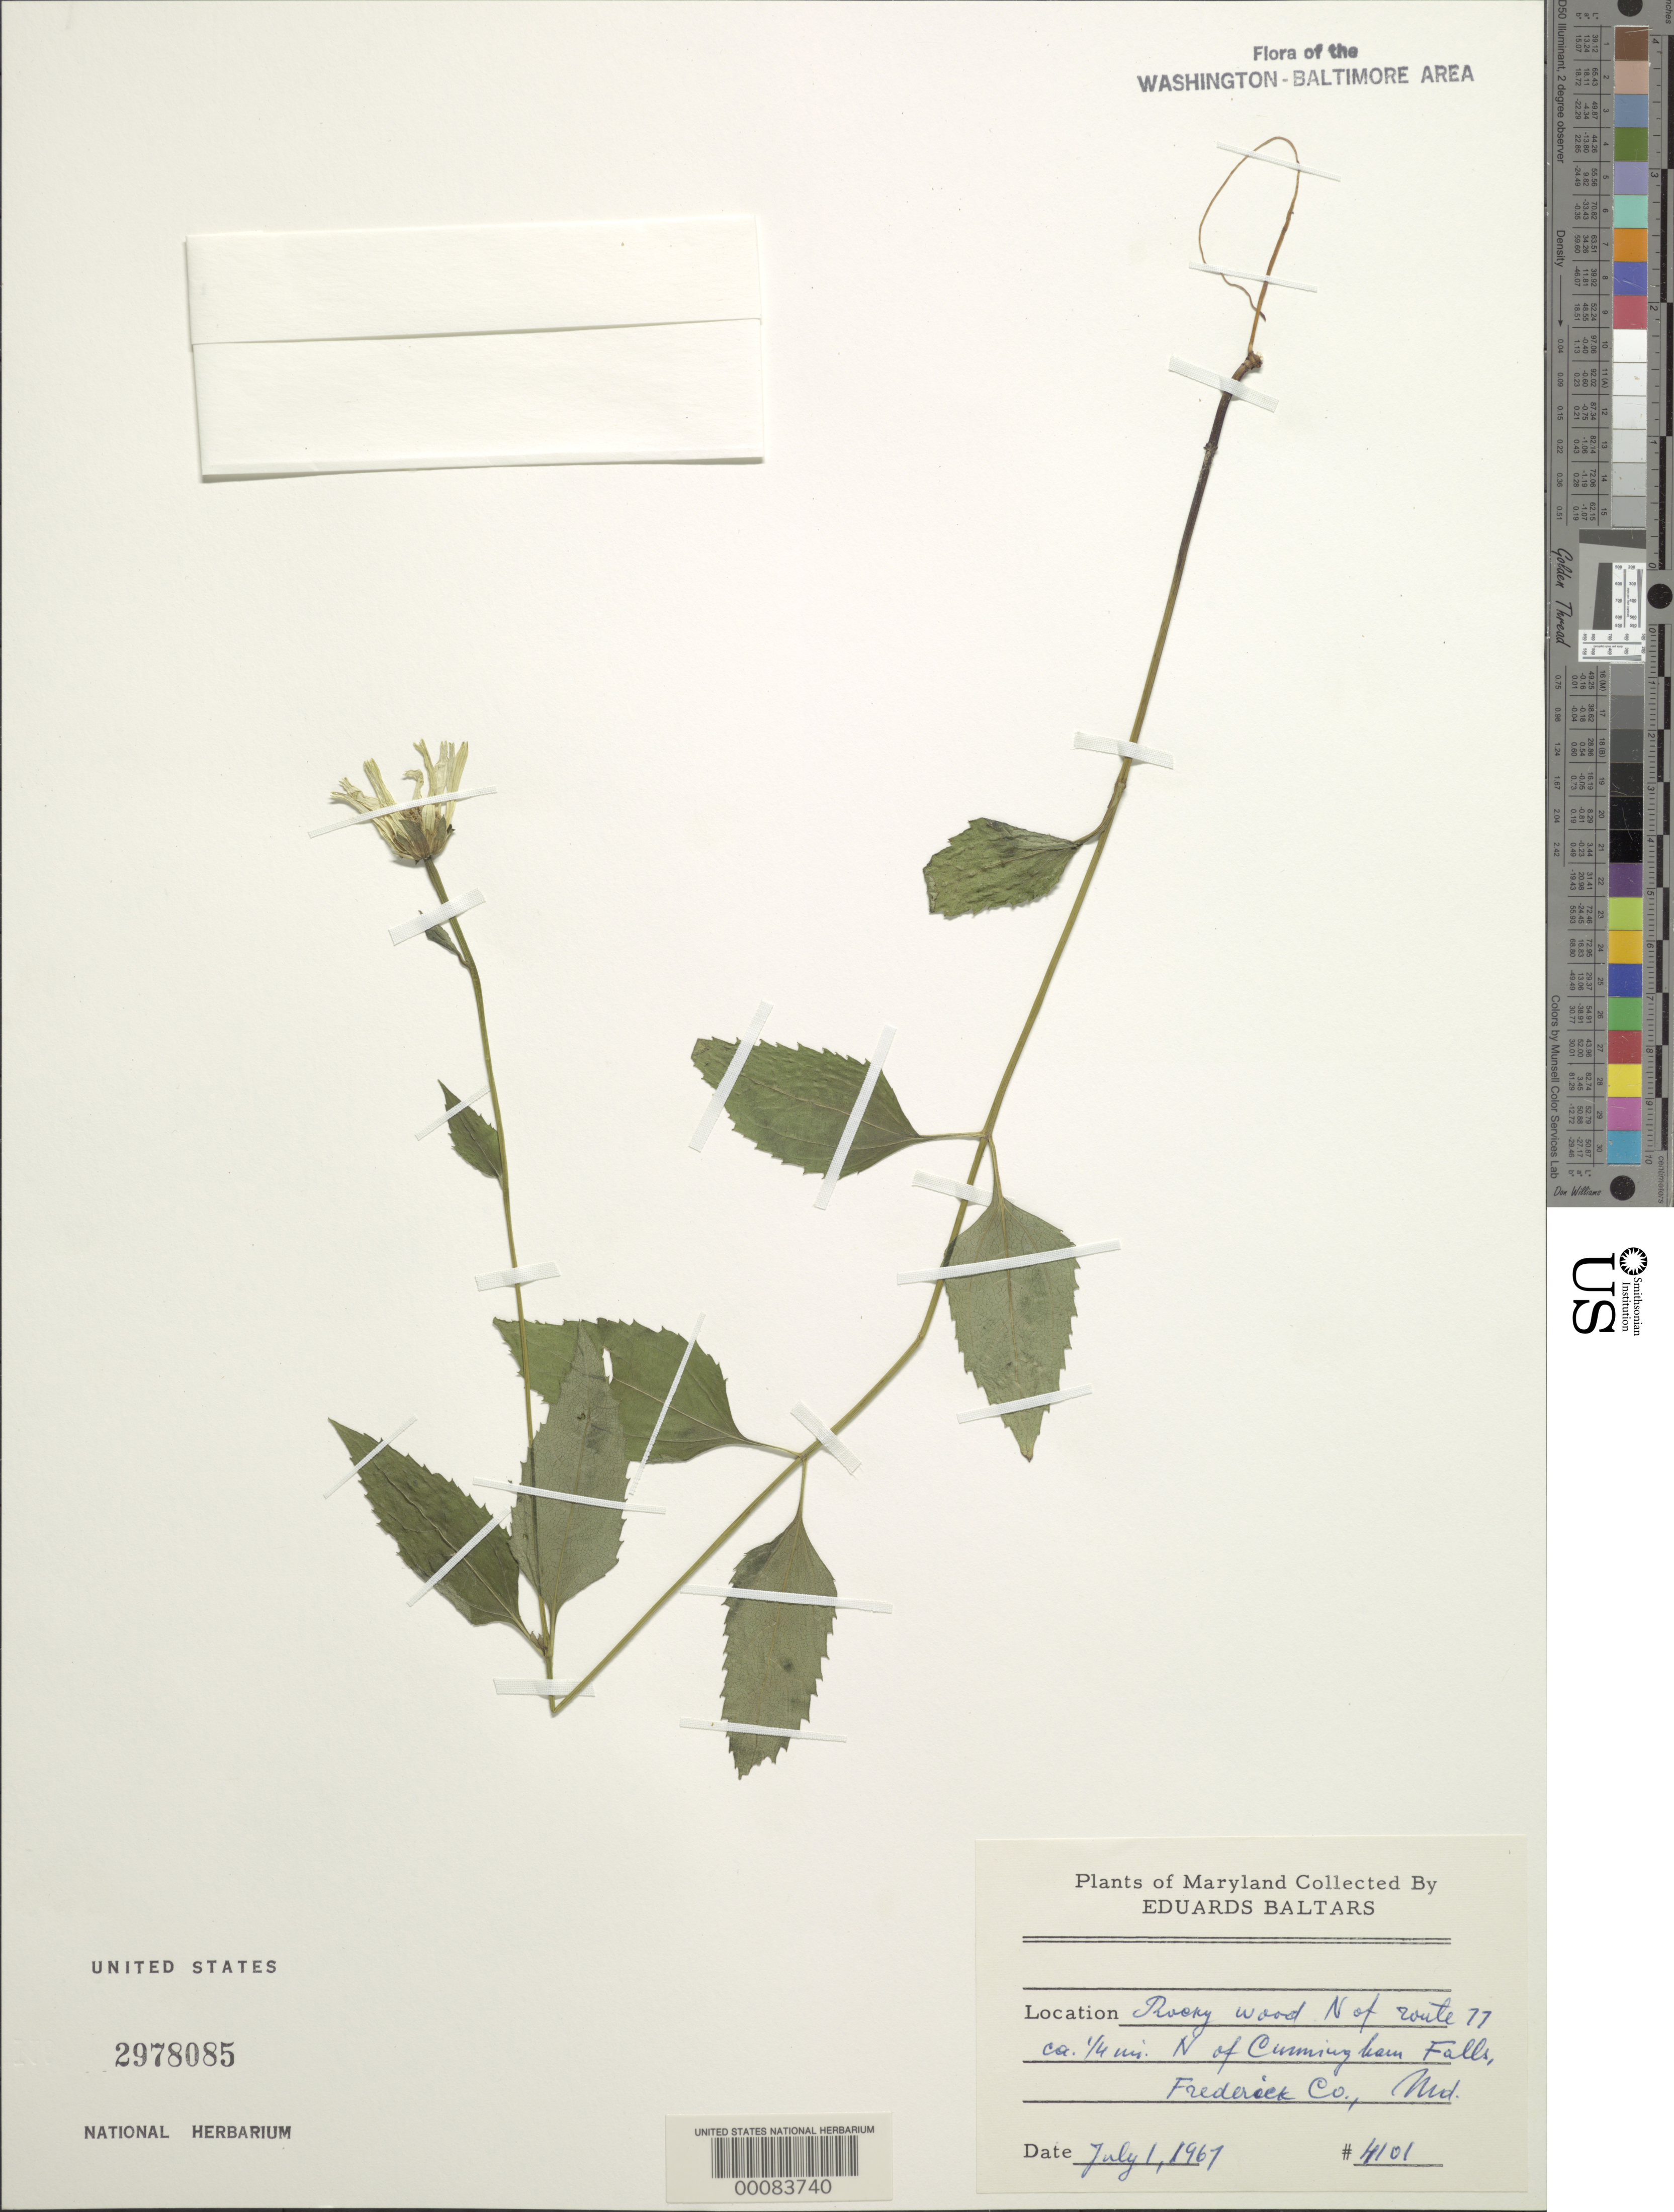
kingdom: Plantae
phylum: Tracheophyta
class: Magnoliopsida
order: Asterales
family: Asteraceae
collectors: E. Baltars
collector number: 4101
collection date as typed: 01 Jul 1967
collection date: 1967-07-01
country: United States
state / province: Maryland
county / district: Frederick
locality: North of Rt. 77 and Cummingham Falls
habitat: Rocky woods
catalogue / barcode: US 2978085